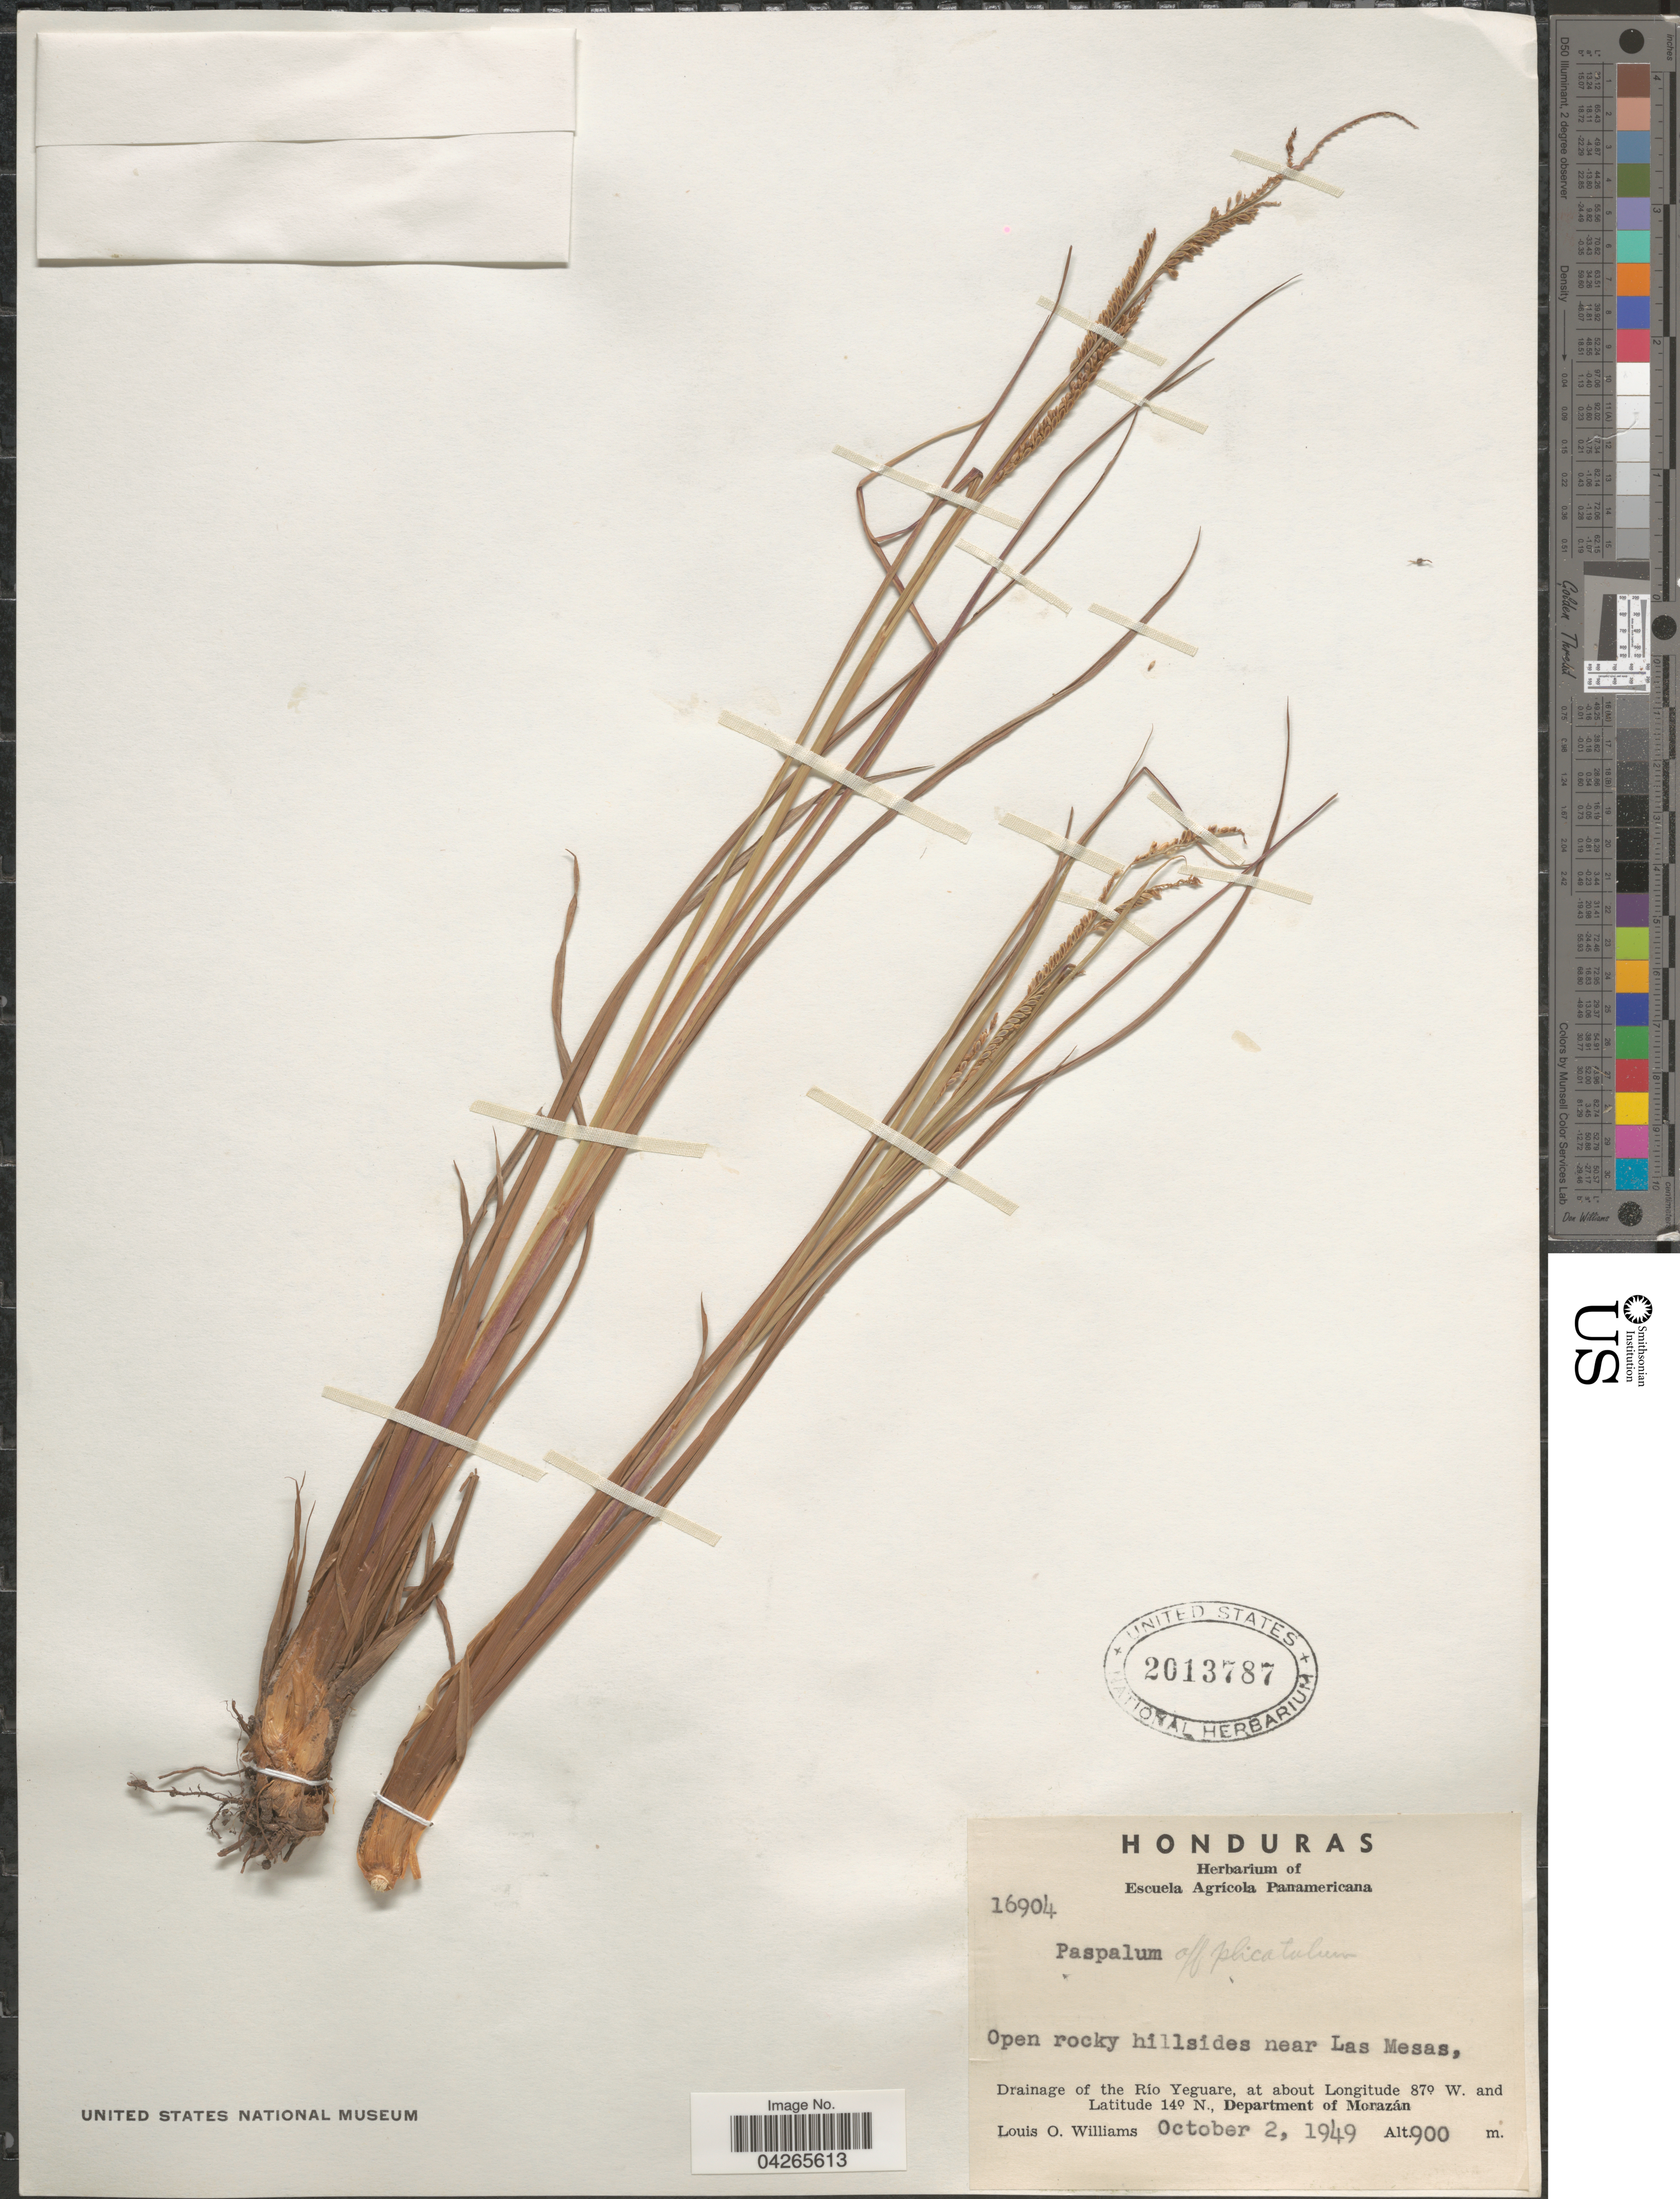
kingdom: Plantae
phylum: Tracheophyta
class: Liliopsida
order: Poales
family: Poaceae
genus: Paspalum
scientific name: Paspalum plicatulum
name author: Michx.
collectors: L. O. Williams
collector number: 16904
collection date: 1949-10-02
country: Honduras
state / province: Fco. Morazán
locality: Open rocky hillsides near Las Mesas, Drainage of the Río Yeguare, Department of Morazán.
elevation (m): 900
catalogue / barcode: US 2013787